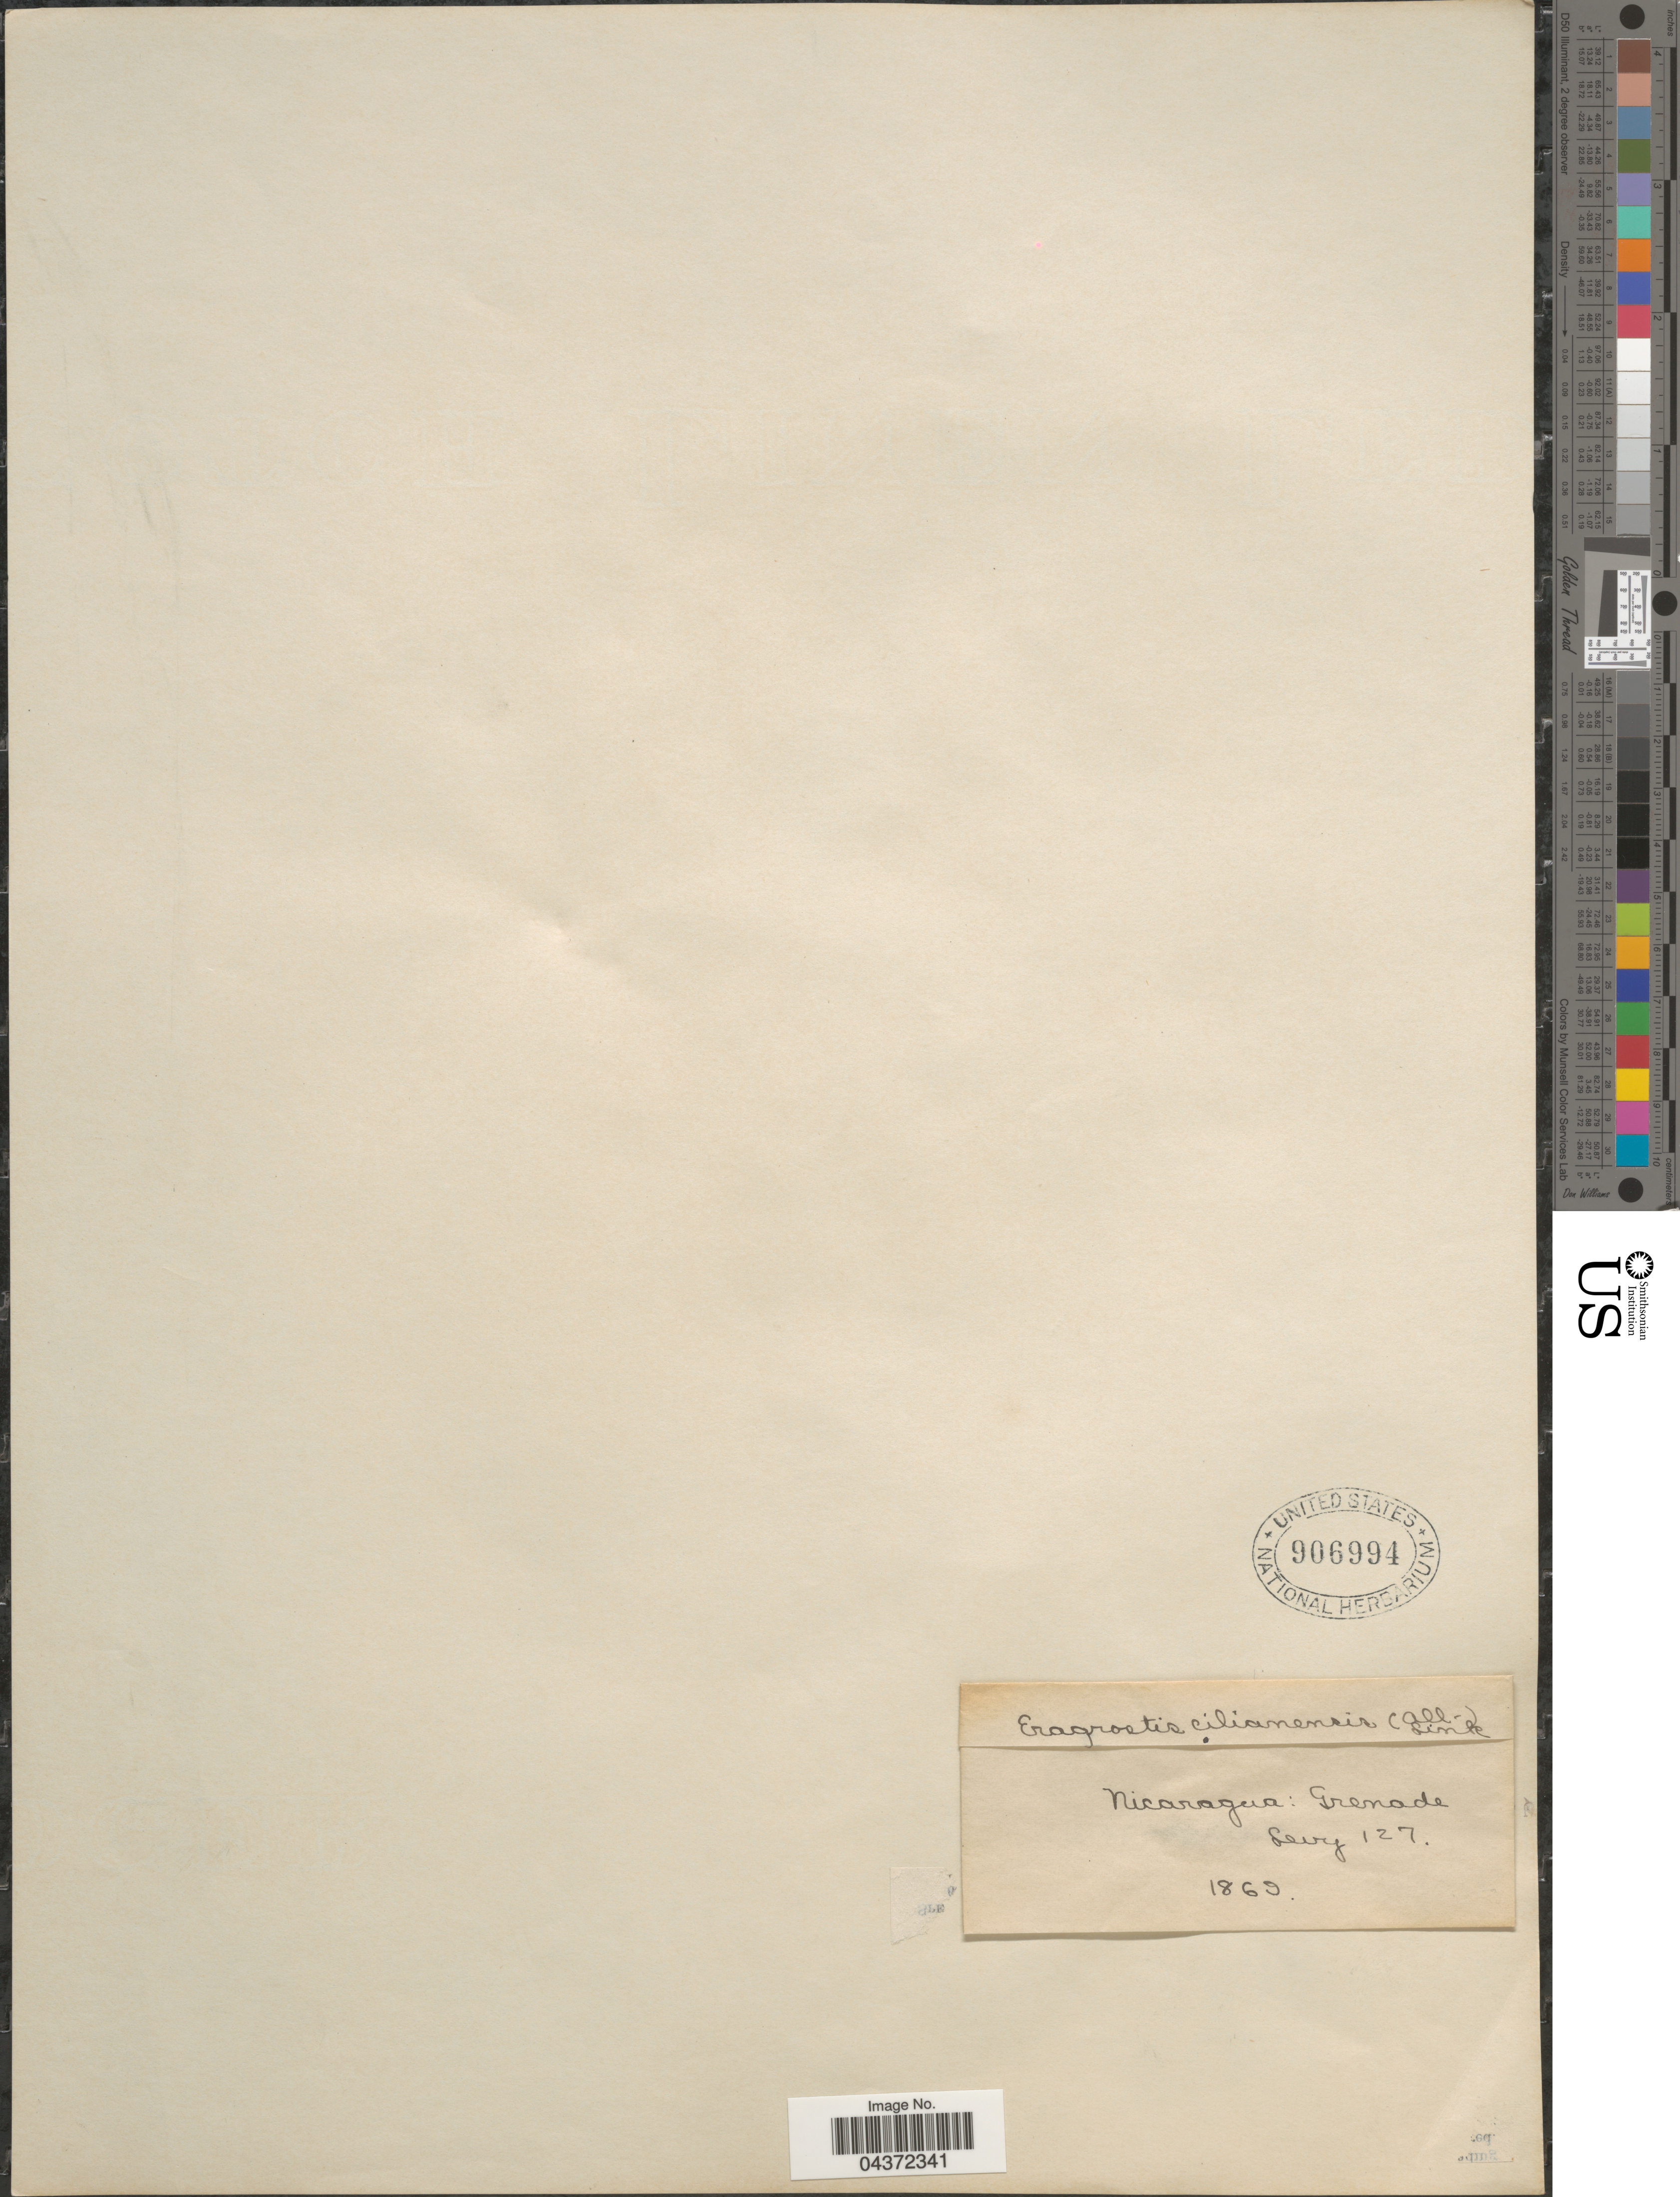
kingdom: Plantae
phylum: Tracheophyta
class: Liliopsida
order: Poales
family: Poaceae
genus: Eragrostis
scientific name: Eragrostis cilianensis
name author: (Bellardi) Vignolo ex Janch.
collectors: -. Levy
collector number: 127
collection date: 1869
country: Nicaragua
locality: Grenade.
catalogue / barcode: US 906994